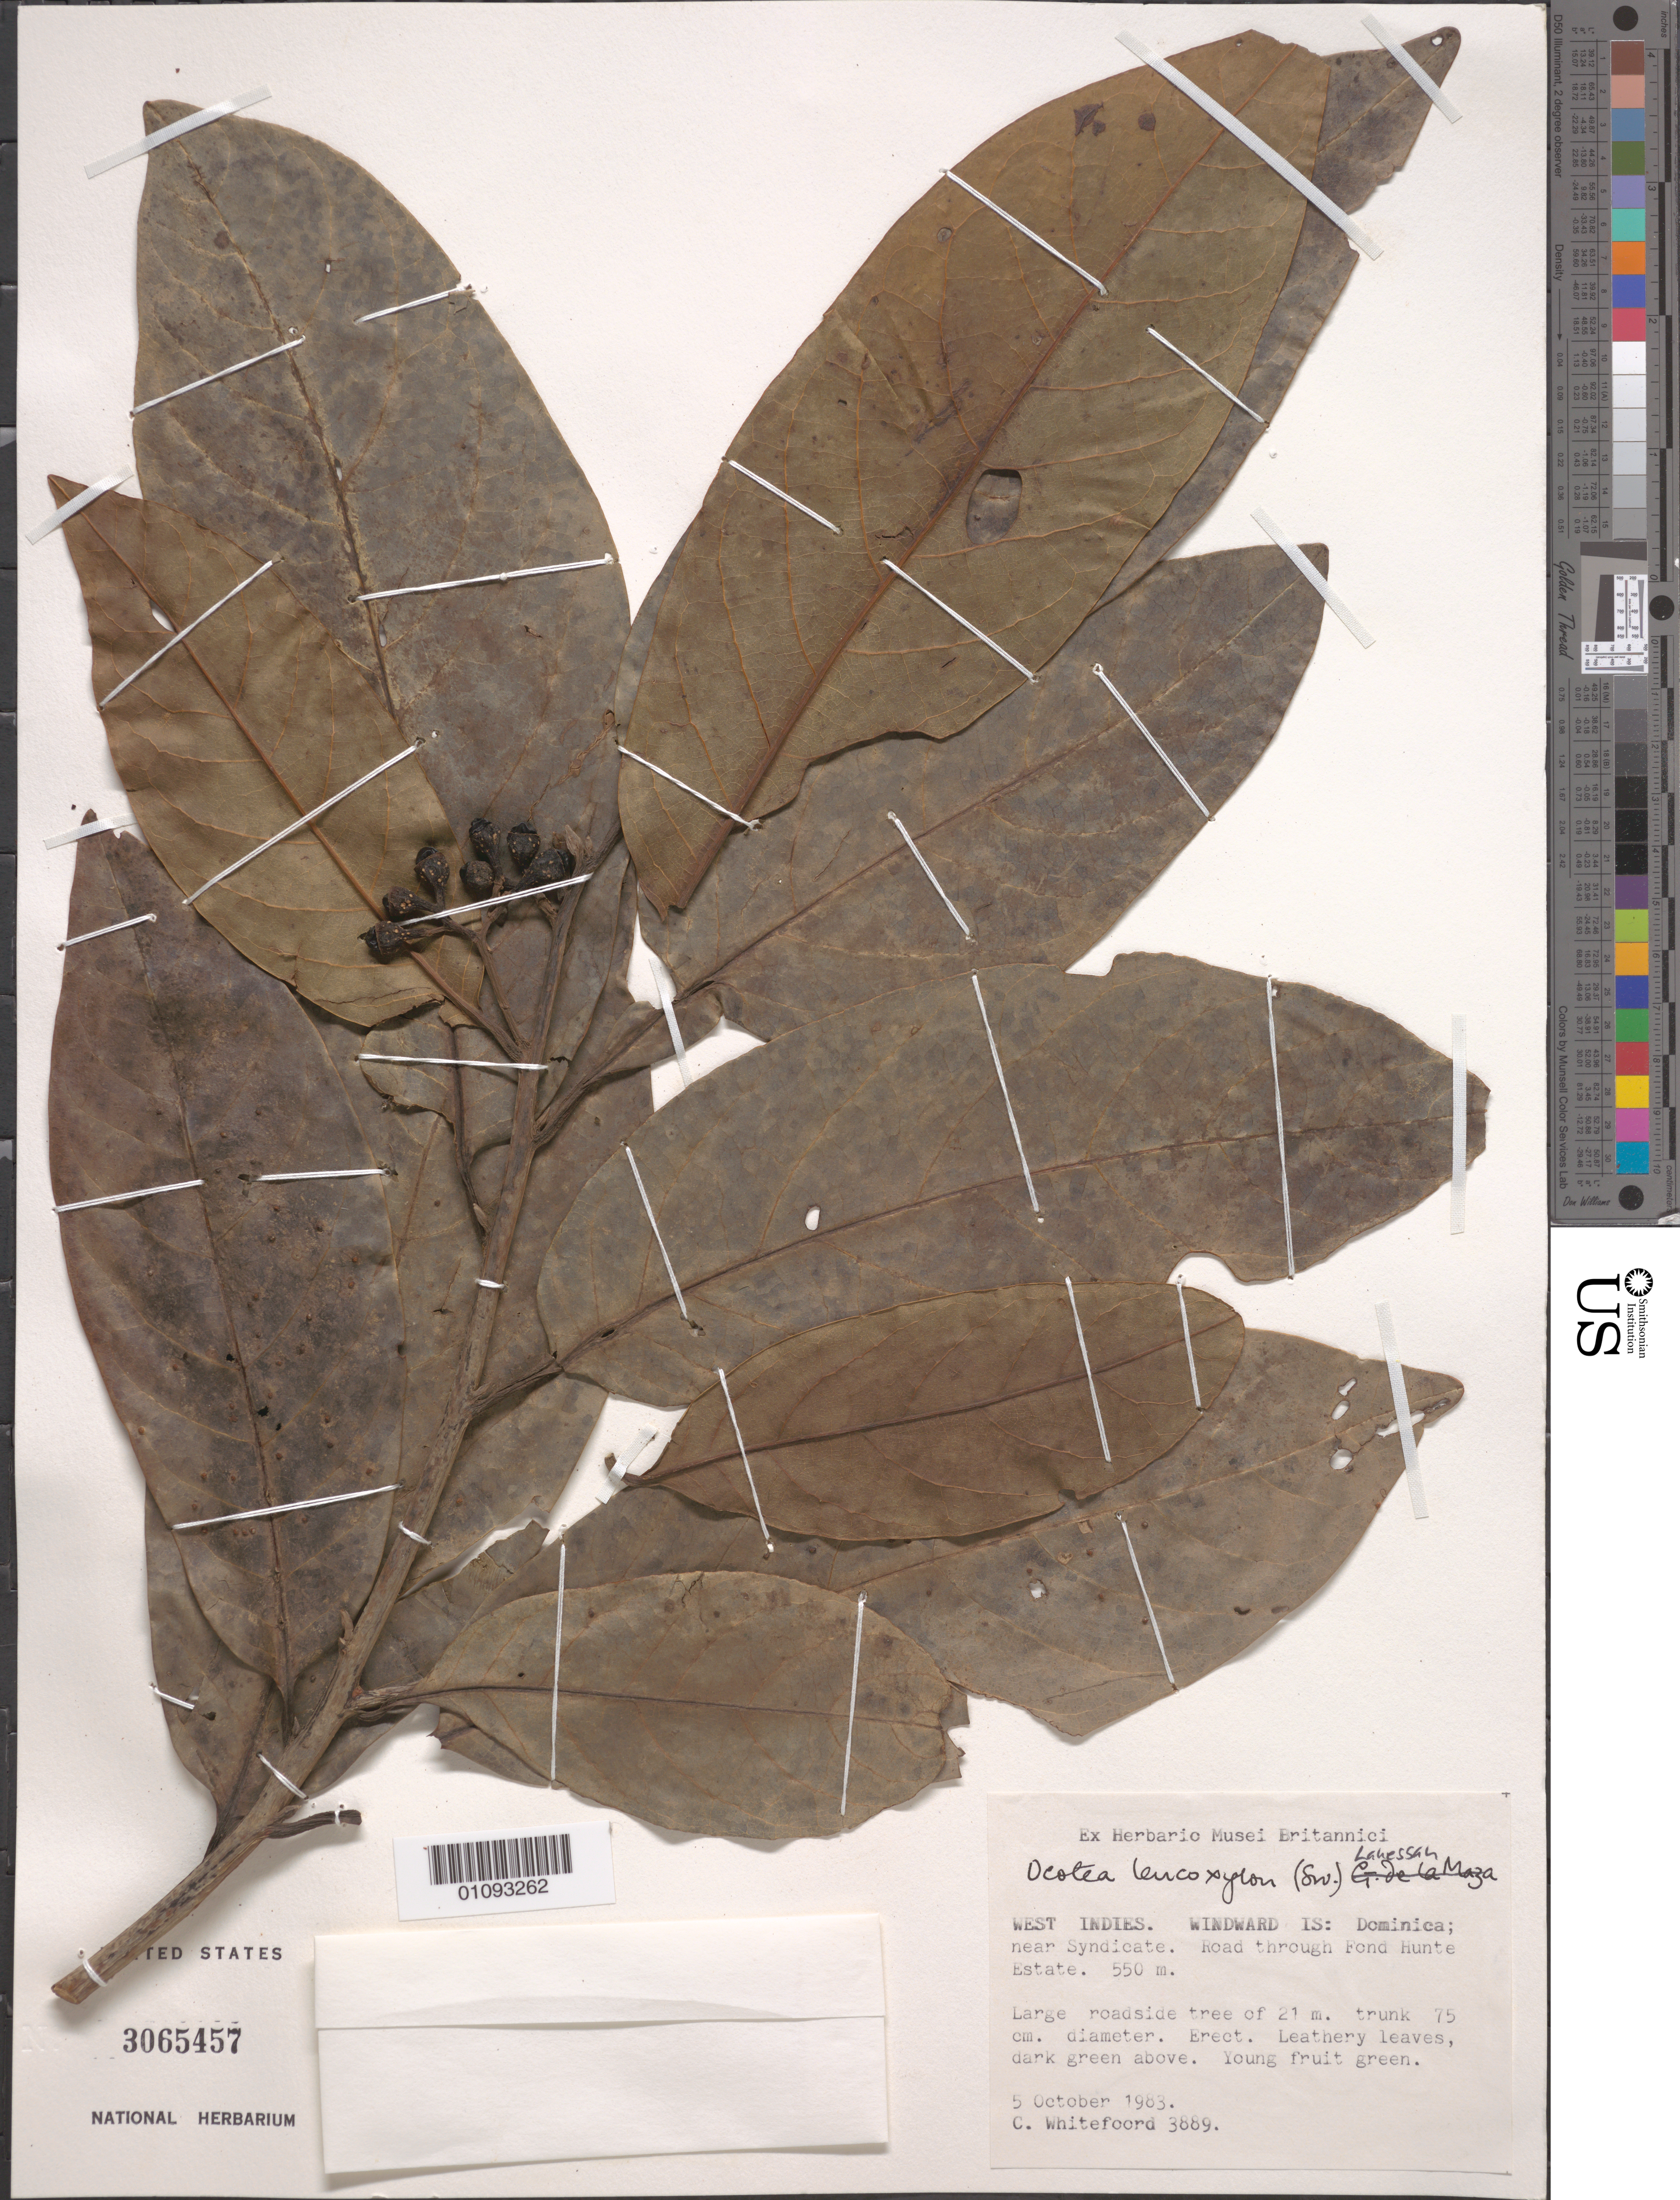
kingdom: Plantae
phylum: Tracheophyta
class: Magnoliopsida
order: Laurales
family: Lauraceae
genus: Ocotea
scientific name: Ocotea leucoxylon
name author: (Sw.) Laness.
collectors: C. Whitefoord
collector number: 3889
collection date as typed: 05 Oct 1983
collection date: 1983-10-05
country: Dominica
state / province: St. Peter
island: Dominica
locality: Near Syndicate, Road through Fond Hunte Estate.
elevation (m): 550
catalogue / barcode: US 3065457